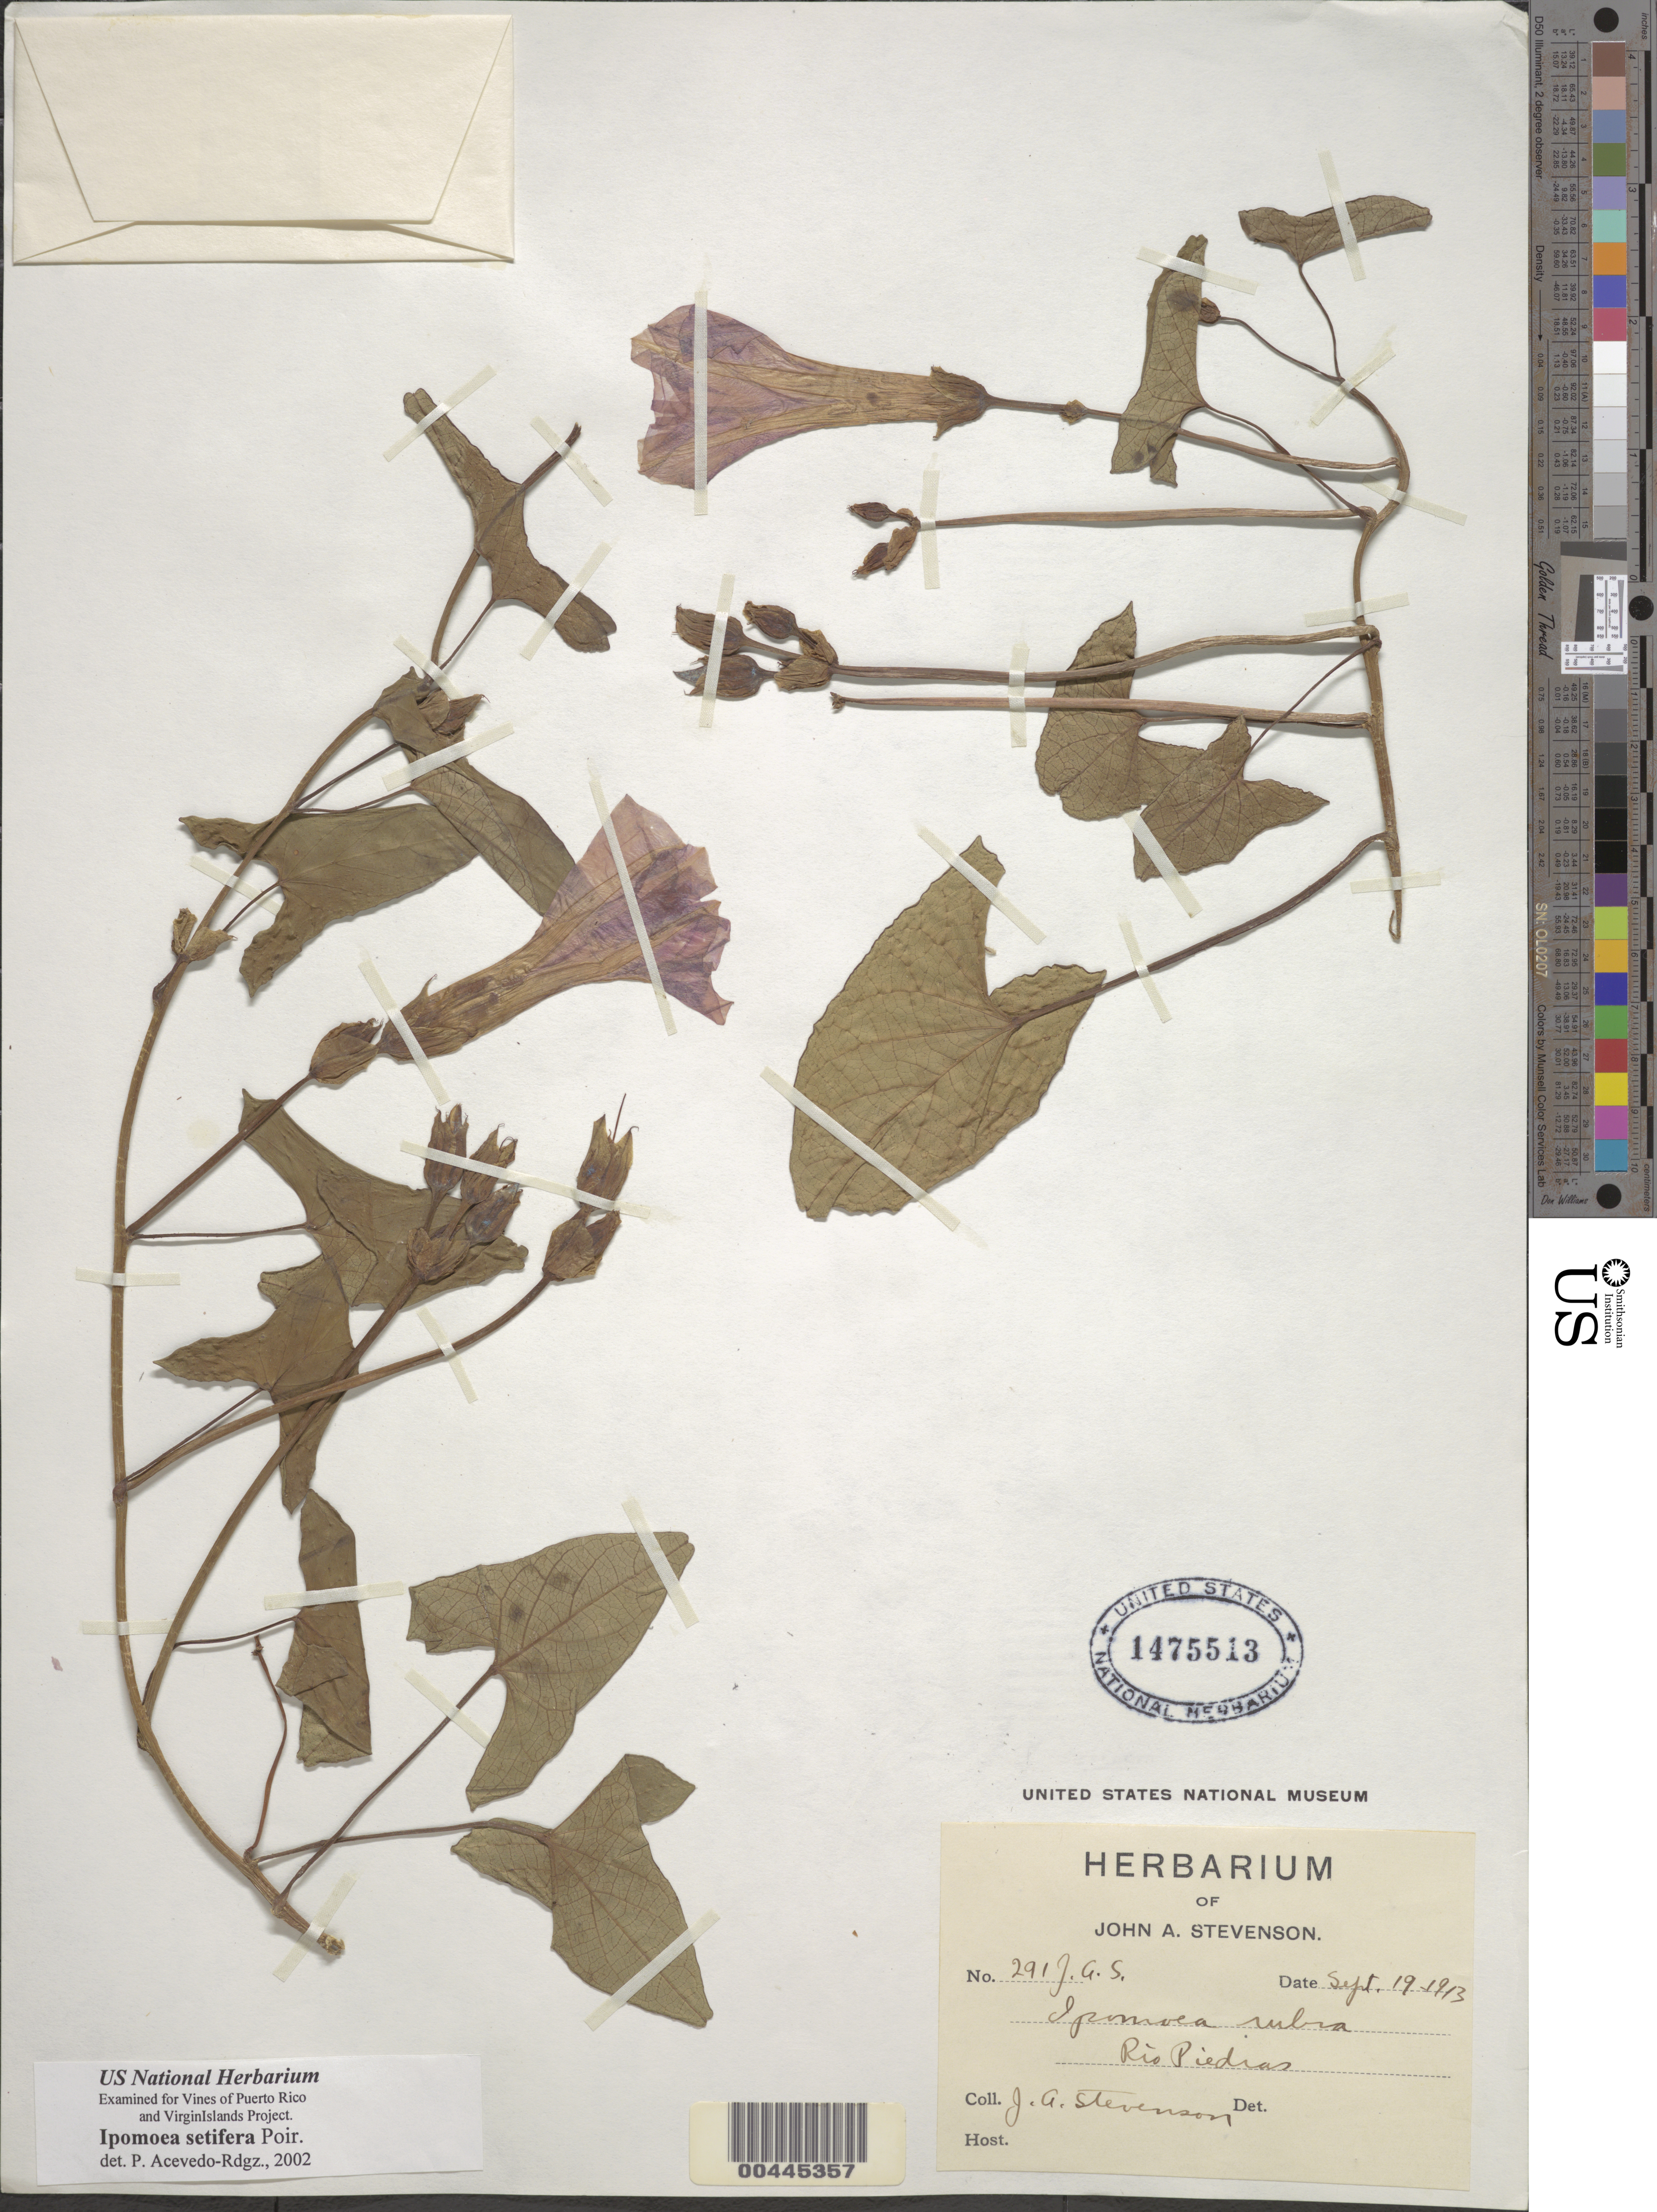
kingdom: Plantae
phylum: Tracheophyta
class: Magnoliopsida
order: Solanales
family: Convolvulaceae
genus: Ipomoea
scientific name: Ipomoea setifera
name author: Poir.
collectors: J. Stevenson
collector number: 291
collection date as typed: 19 Sep 1913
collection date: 1913-09-19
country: Puerto Rico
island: Greater Antilles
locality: Rio Piedras.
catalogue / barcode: US 1475513